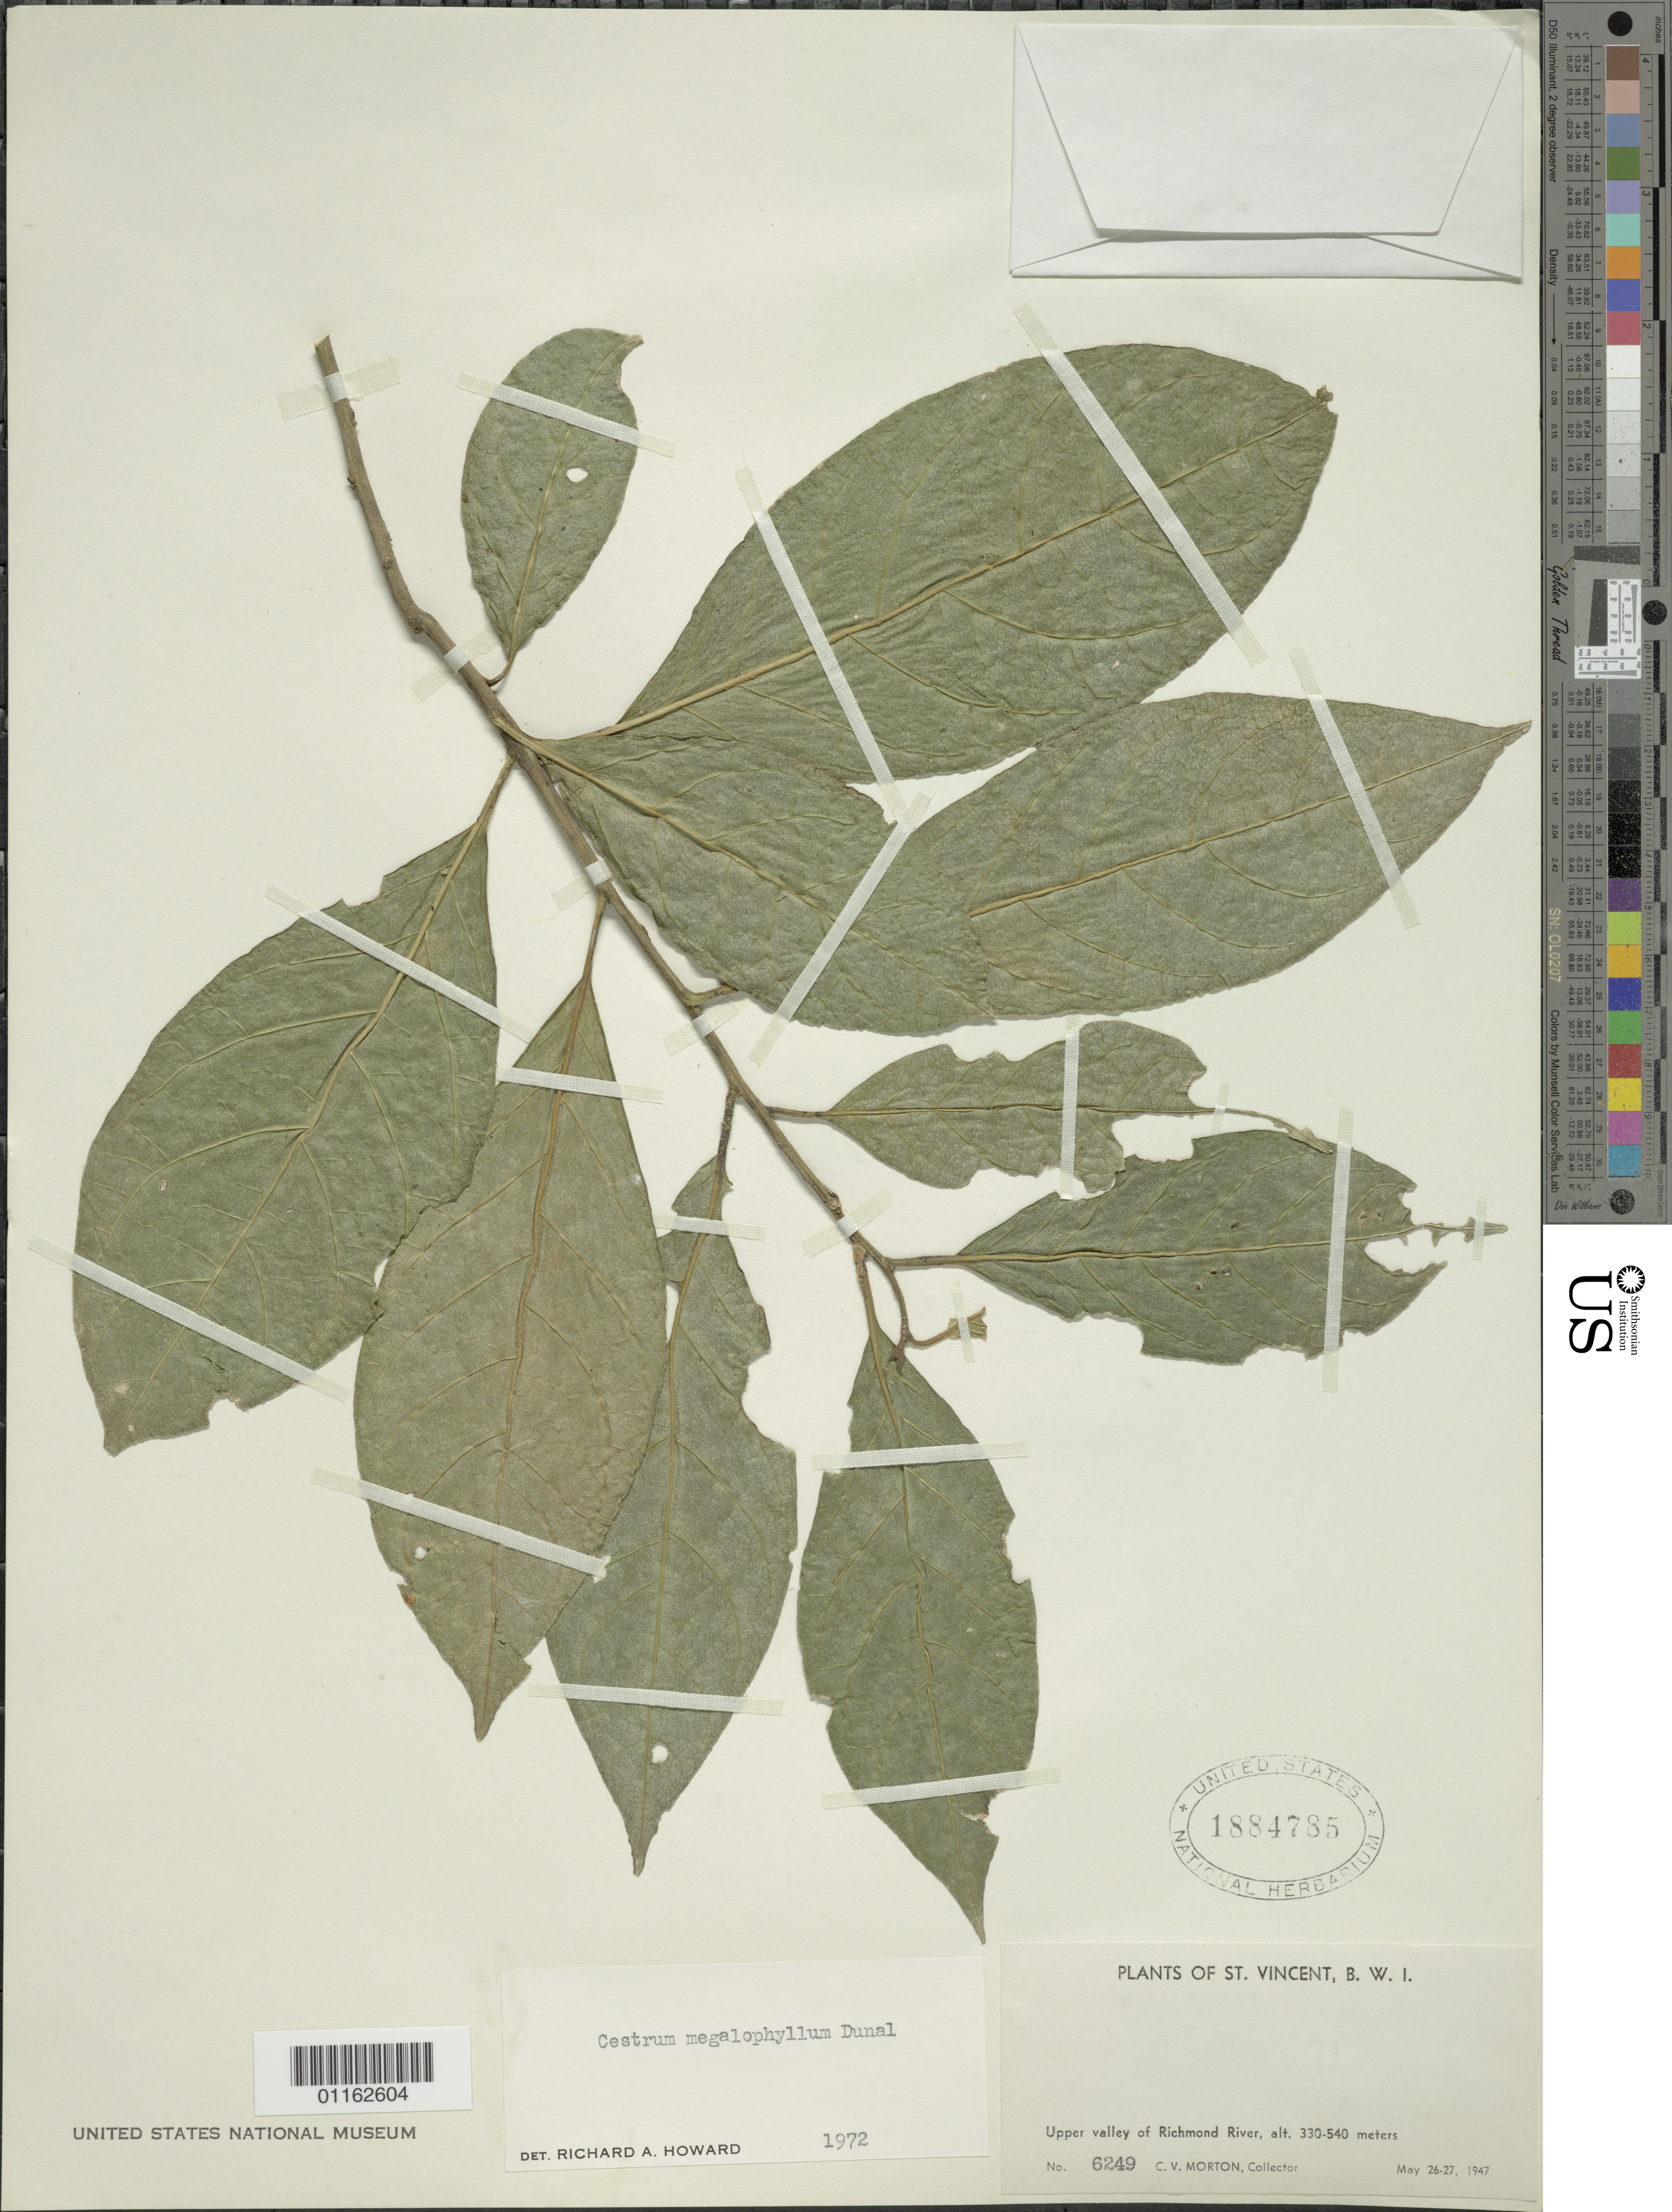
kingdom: Plantae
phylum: Tracheophyta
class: Magnoliopsida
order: Solanales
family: Solanaceae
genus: Cestrum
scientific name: Cestrum megalophyllum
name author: Dunal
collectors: C. V. Morton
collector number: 6249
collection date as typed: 26 May 1947 to 27 May 1947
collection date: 1947-05-26/1947-05-27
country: St. Vincent - Grenadines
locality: Upper valley of Richmond river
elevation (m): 330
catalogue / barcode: US 1884785